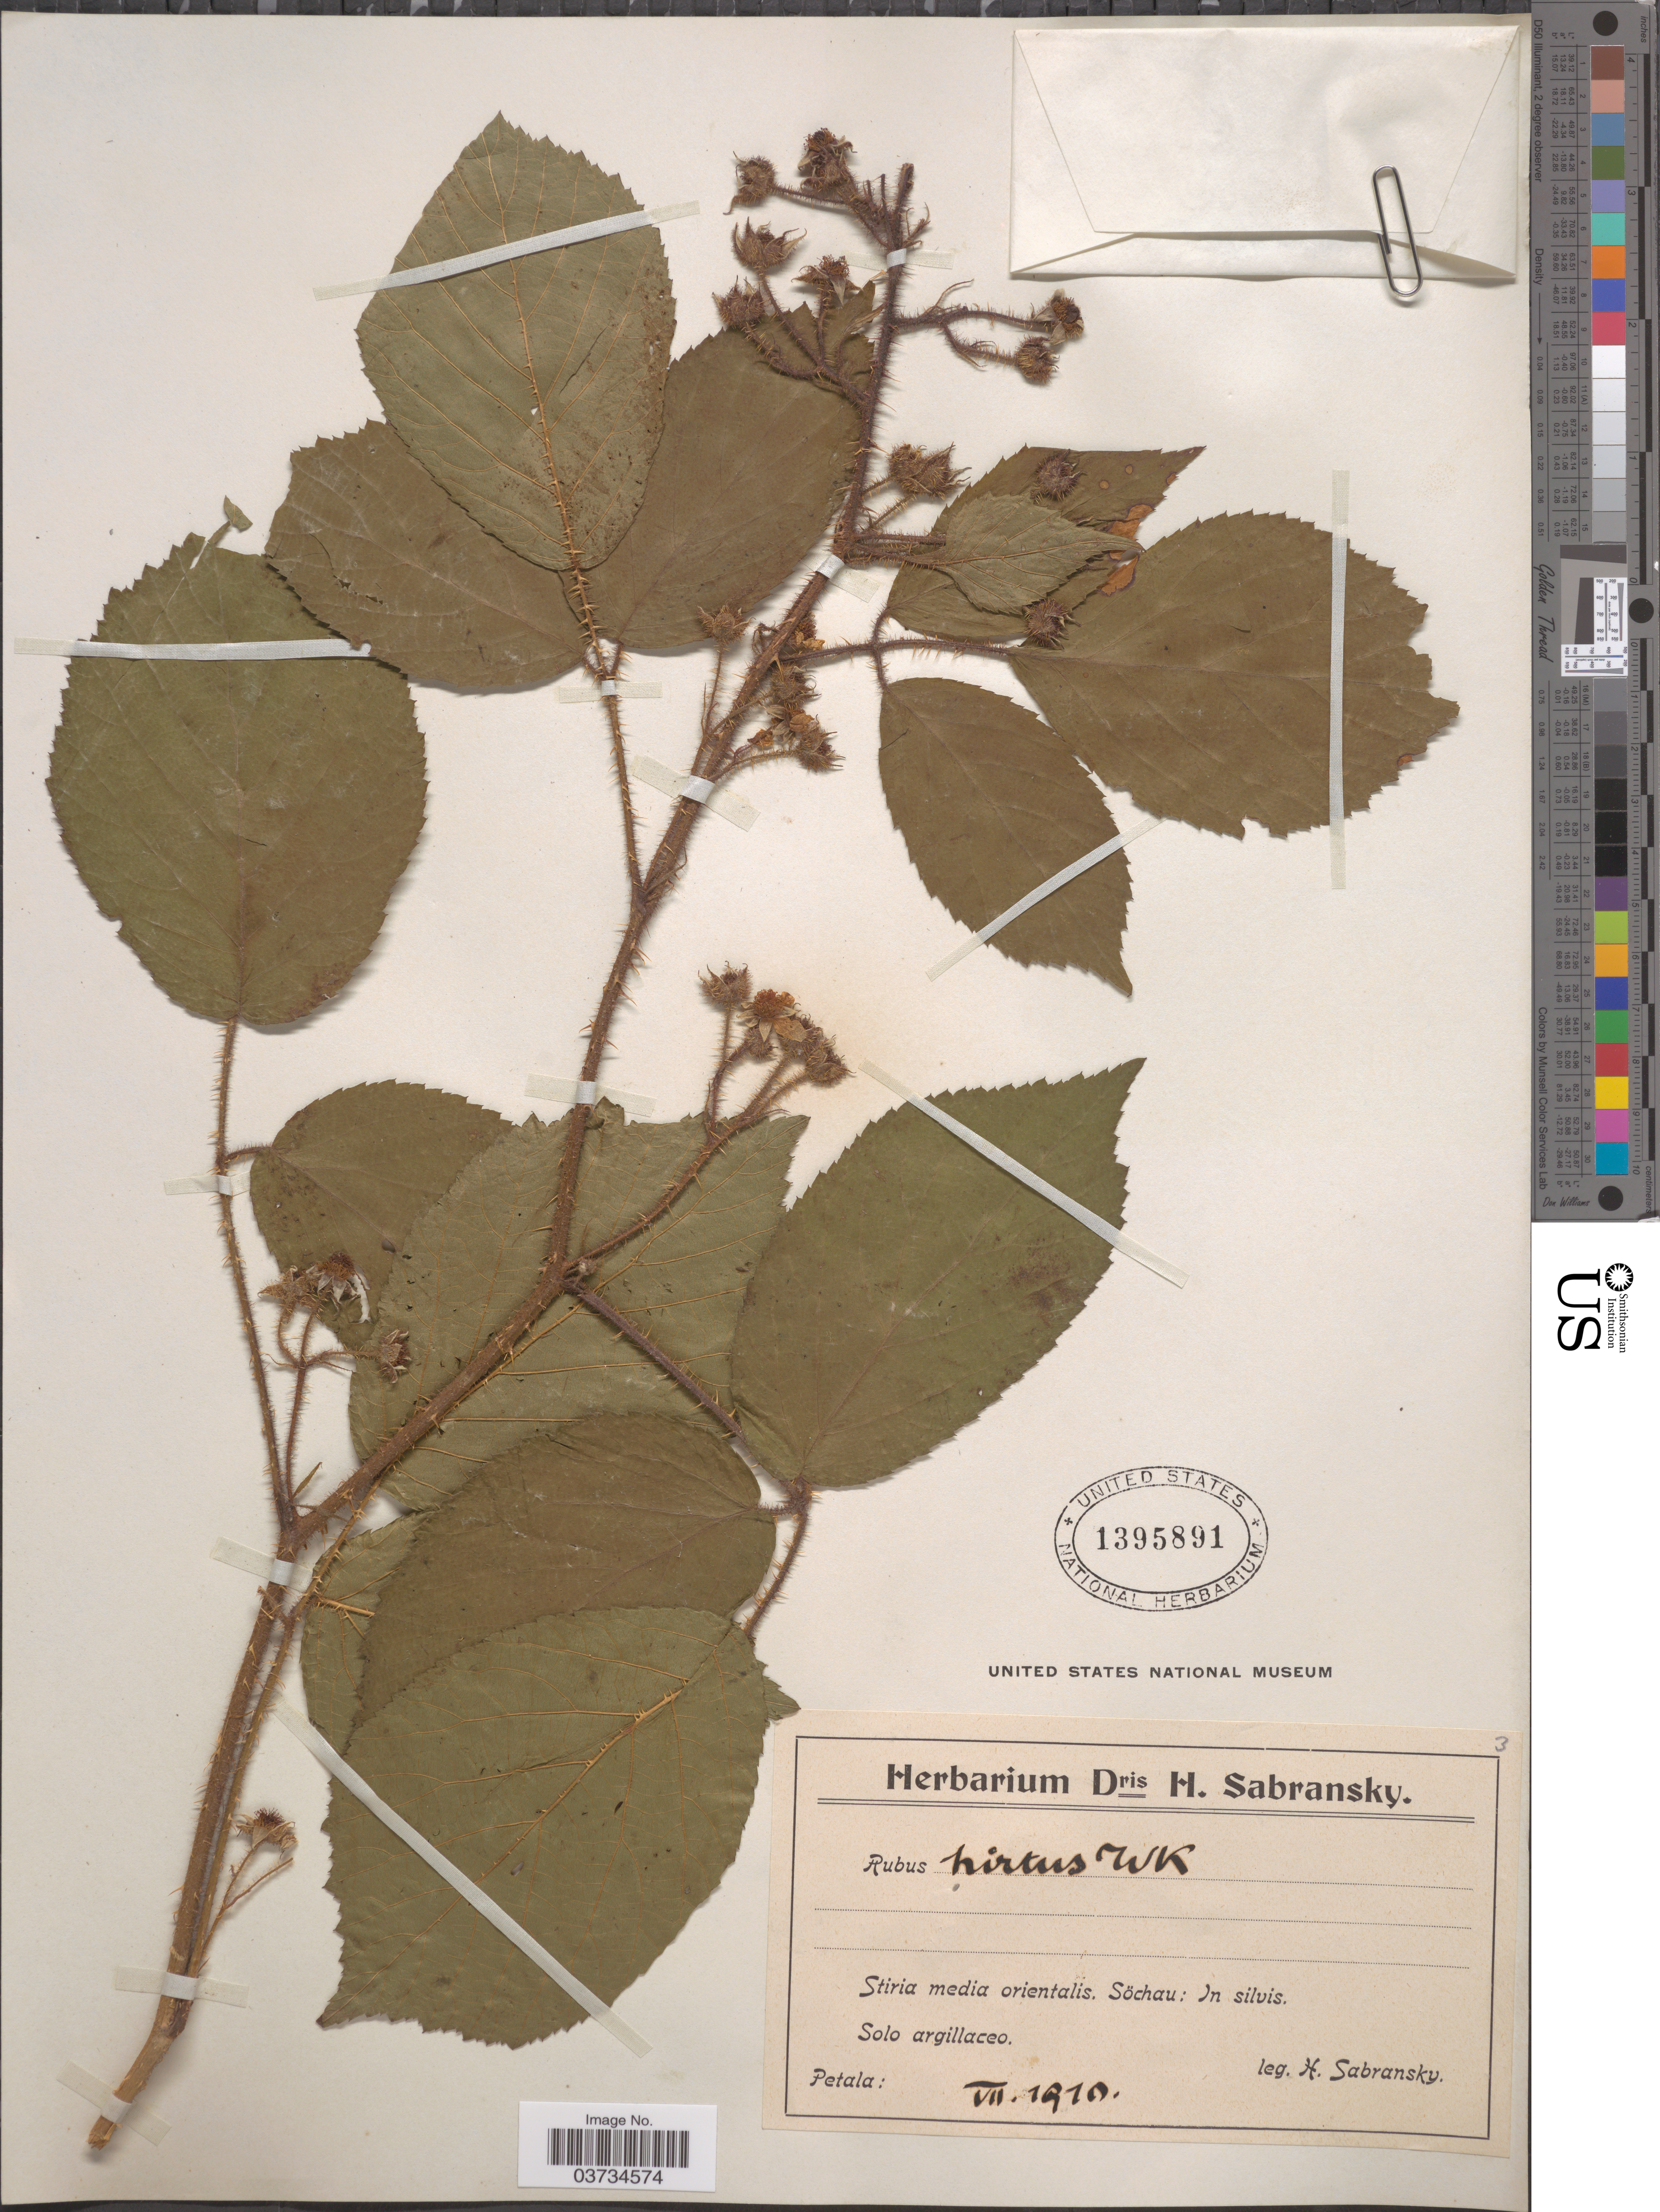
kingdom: Plantae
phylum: Tracheophyta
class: Magnoliopsida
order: Rosales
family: Rosaceae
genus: Rubus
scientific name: Rubus hirtus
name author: Waldst. & Kit.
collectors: H. Sabransky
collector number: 3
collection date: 1910-07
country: Austria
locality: Stiria media orientalis. Söchau: In silvis.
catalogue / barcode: US 1395891